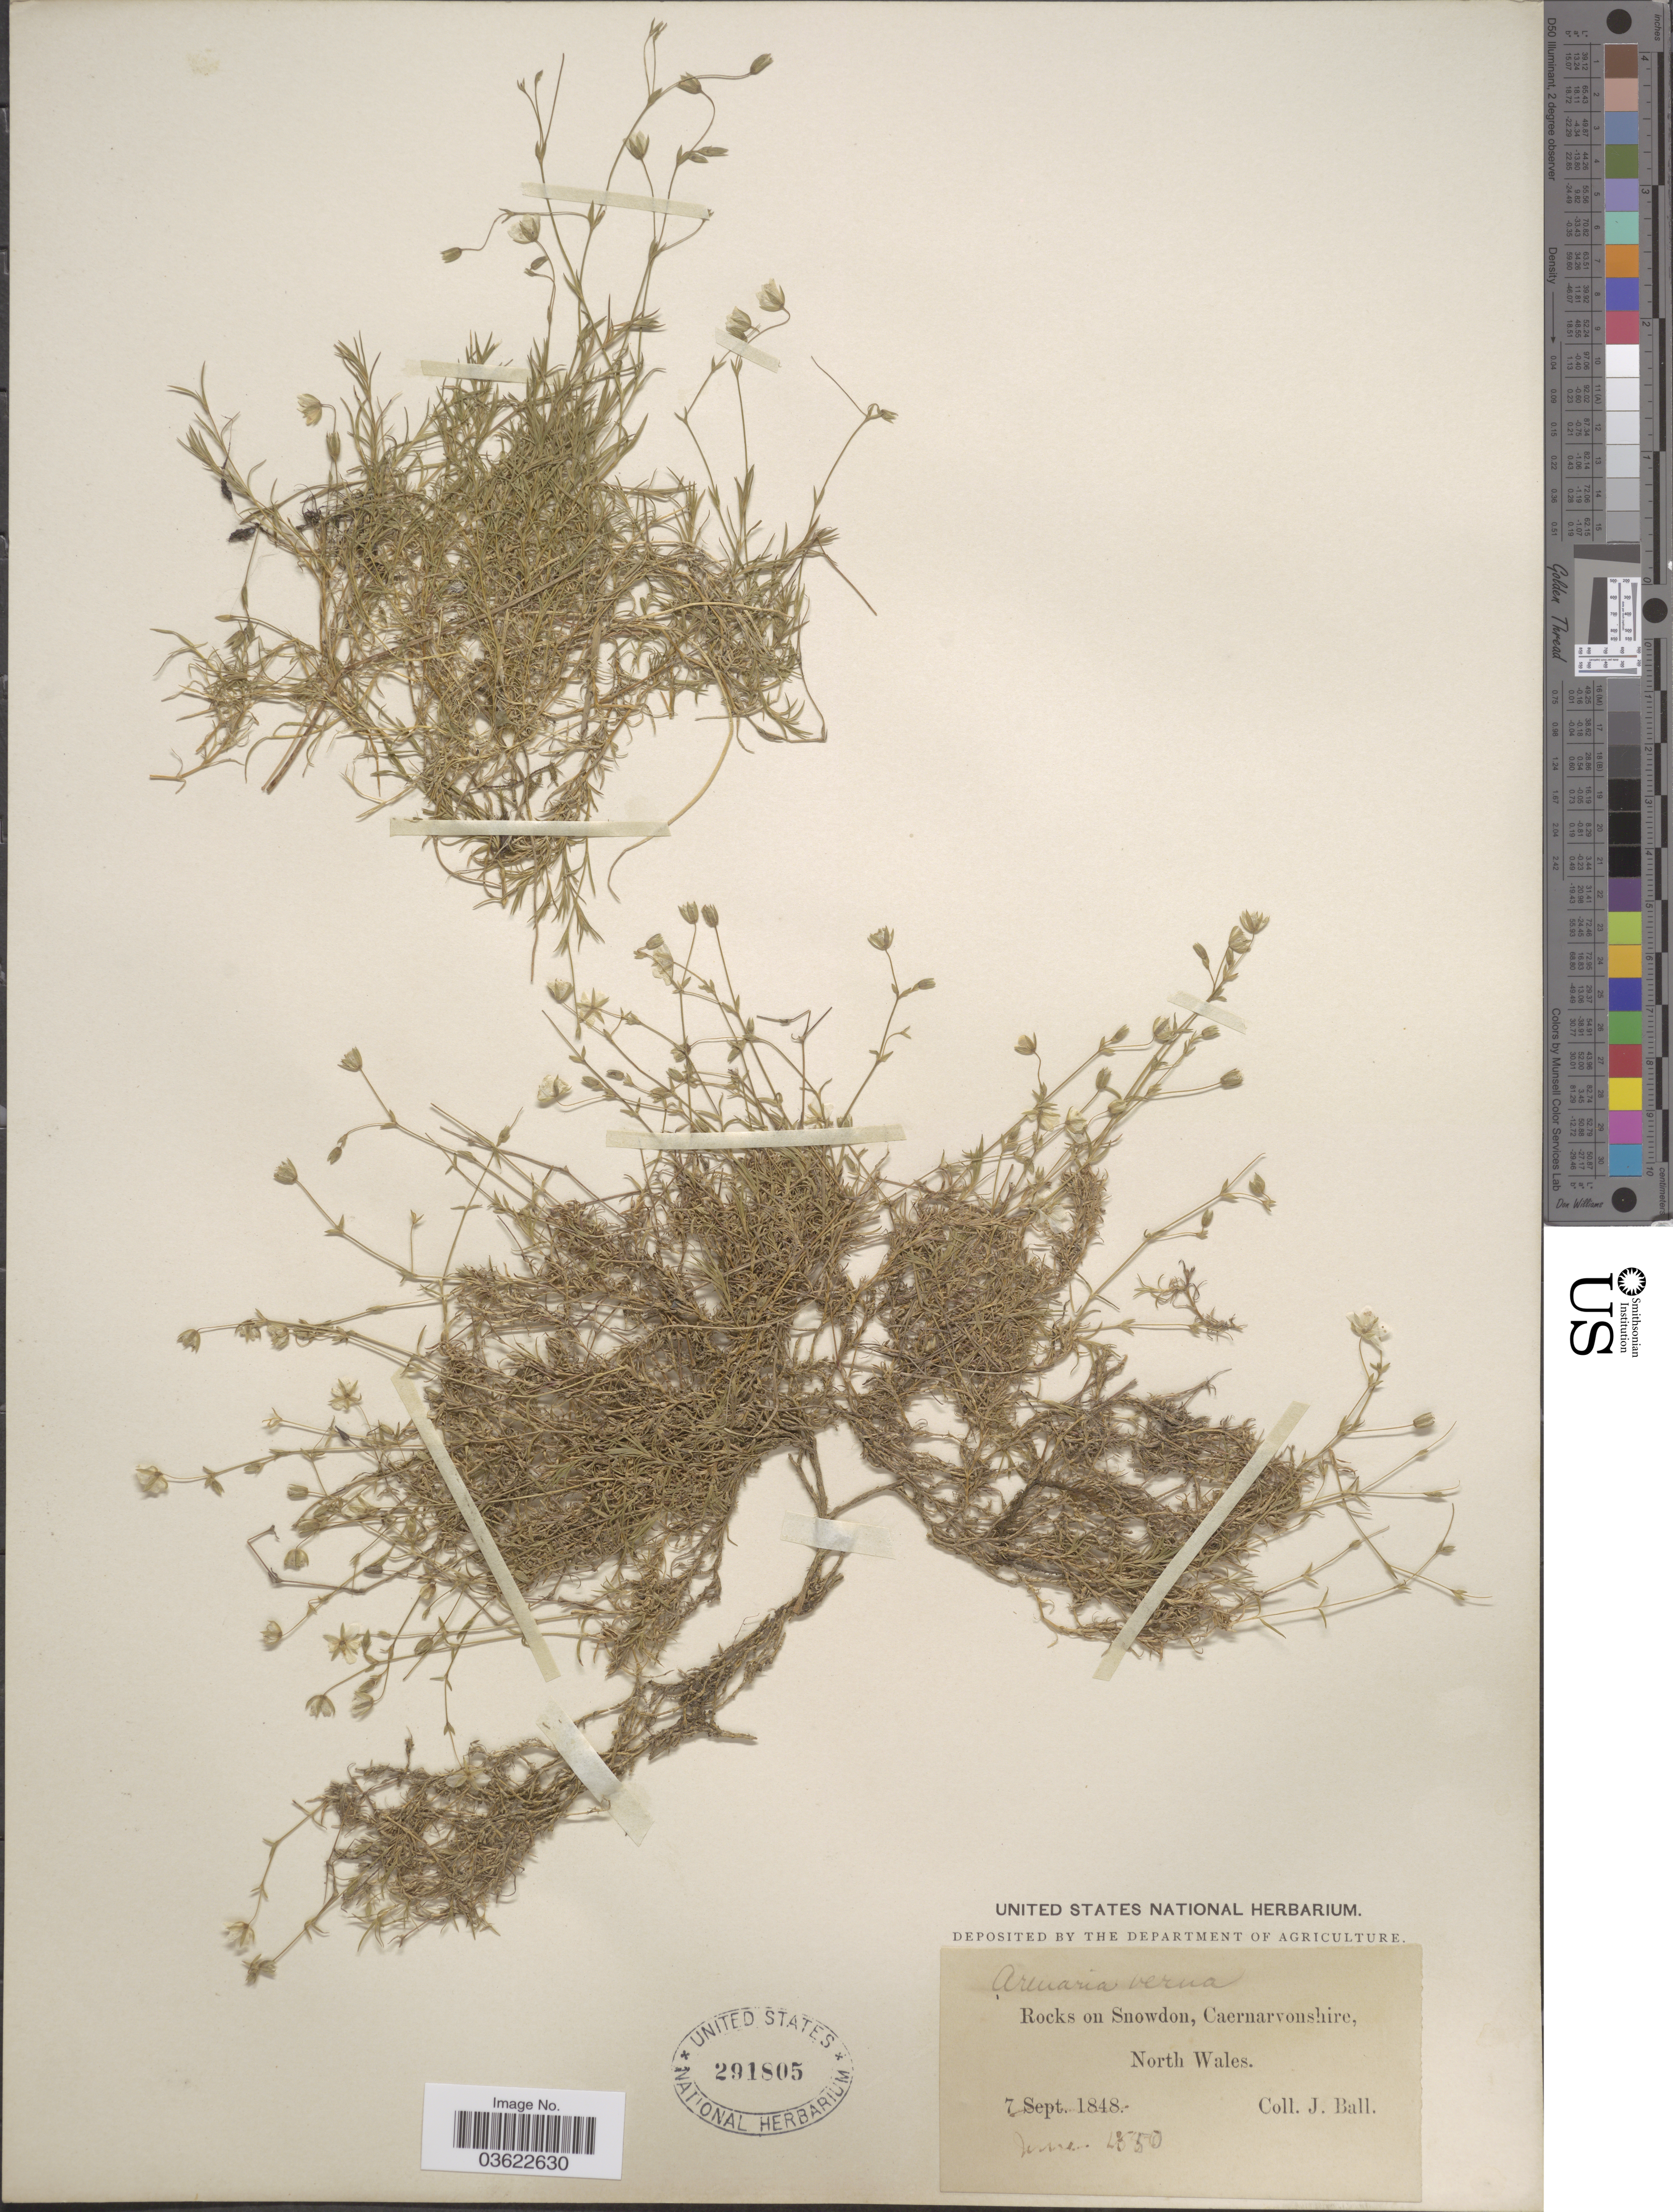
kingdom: Plantae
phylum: Tracheophyta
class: Magnoliopsida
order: Caryophyllales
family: Caryophyllaceae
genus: Arenaria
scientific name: Arenaria verna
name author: L.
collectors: J. Ball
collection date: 1850-06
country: United Kingdom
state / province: Wales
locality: Rocks on Snowdon, Caernarvonshire, North Wales.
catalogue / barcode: US 291805